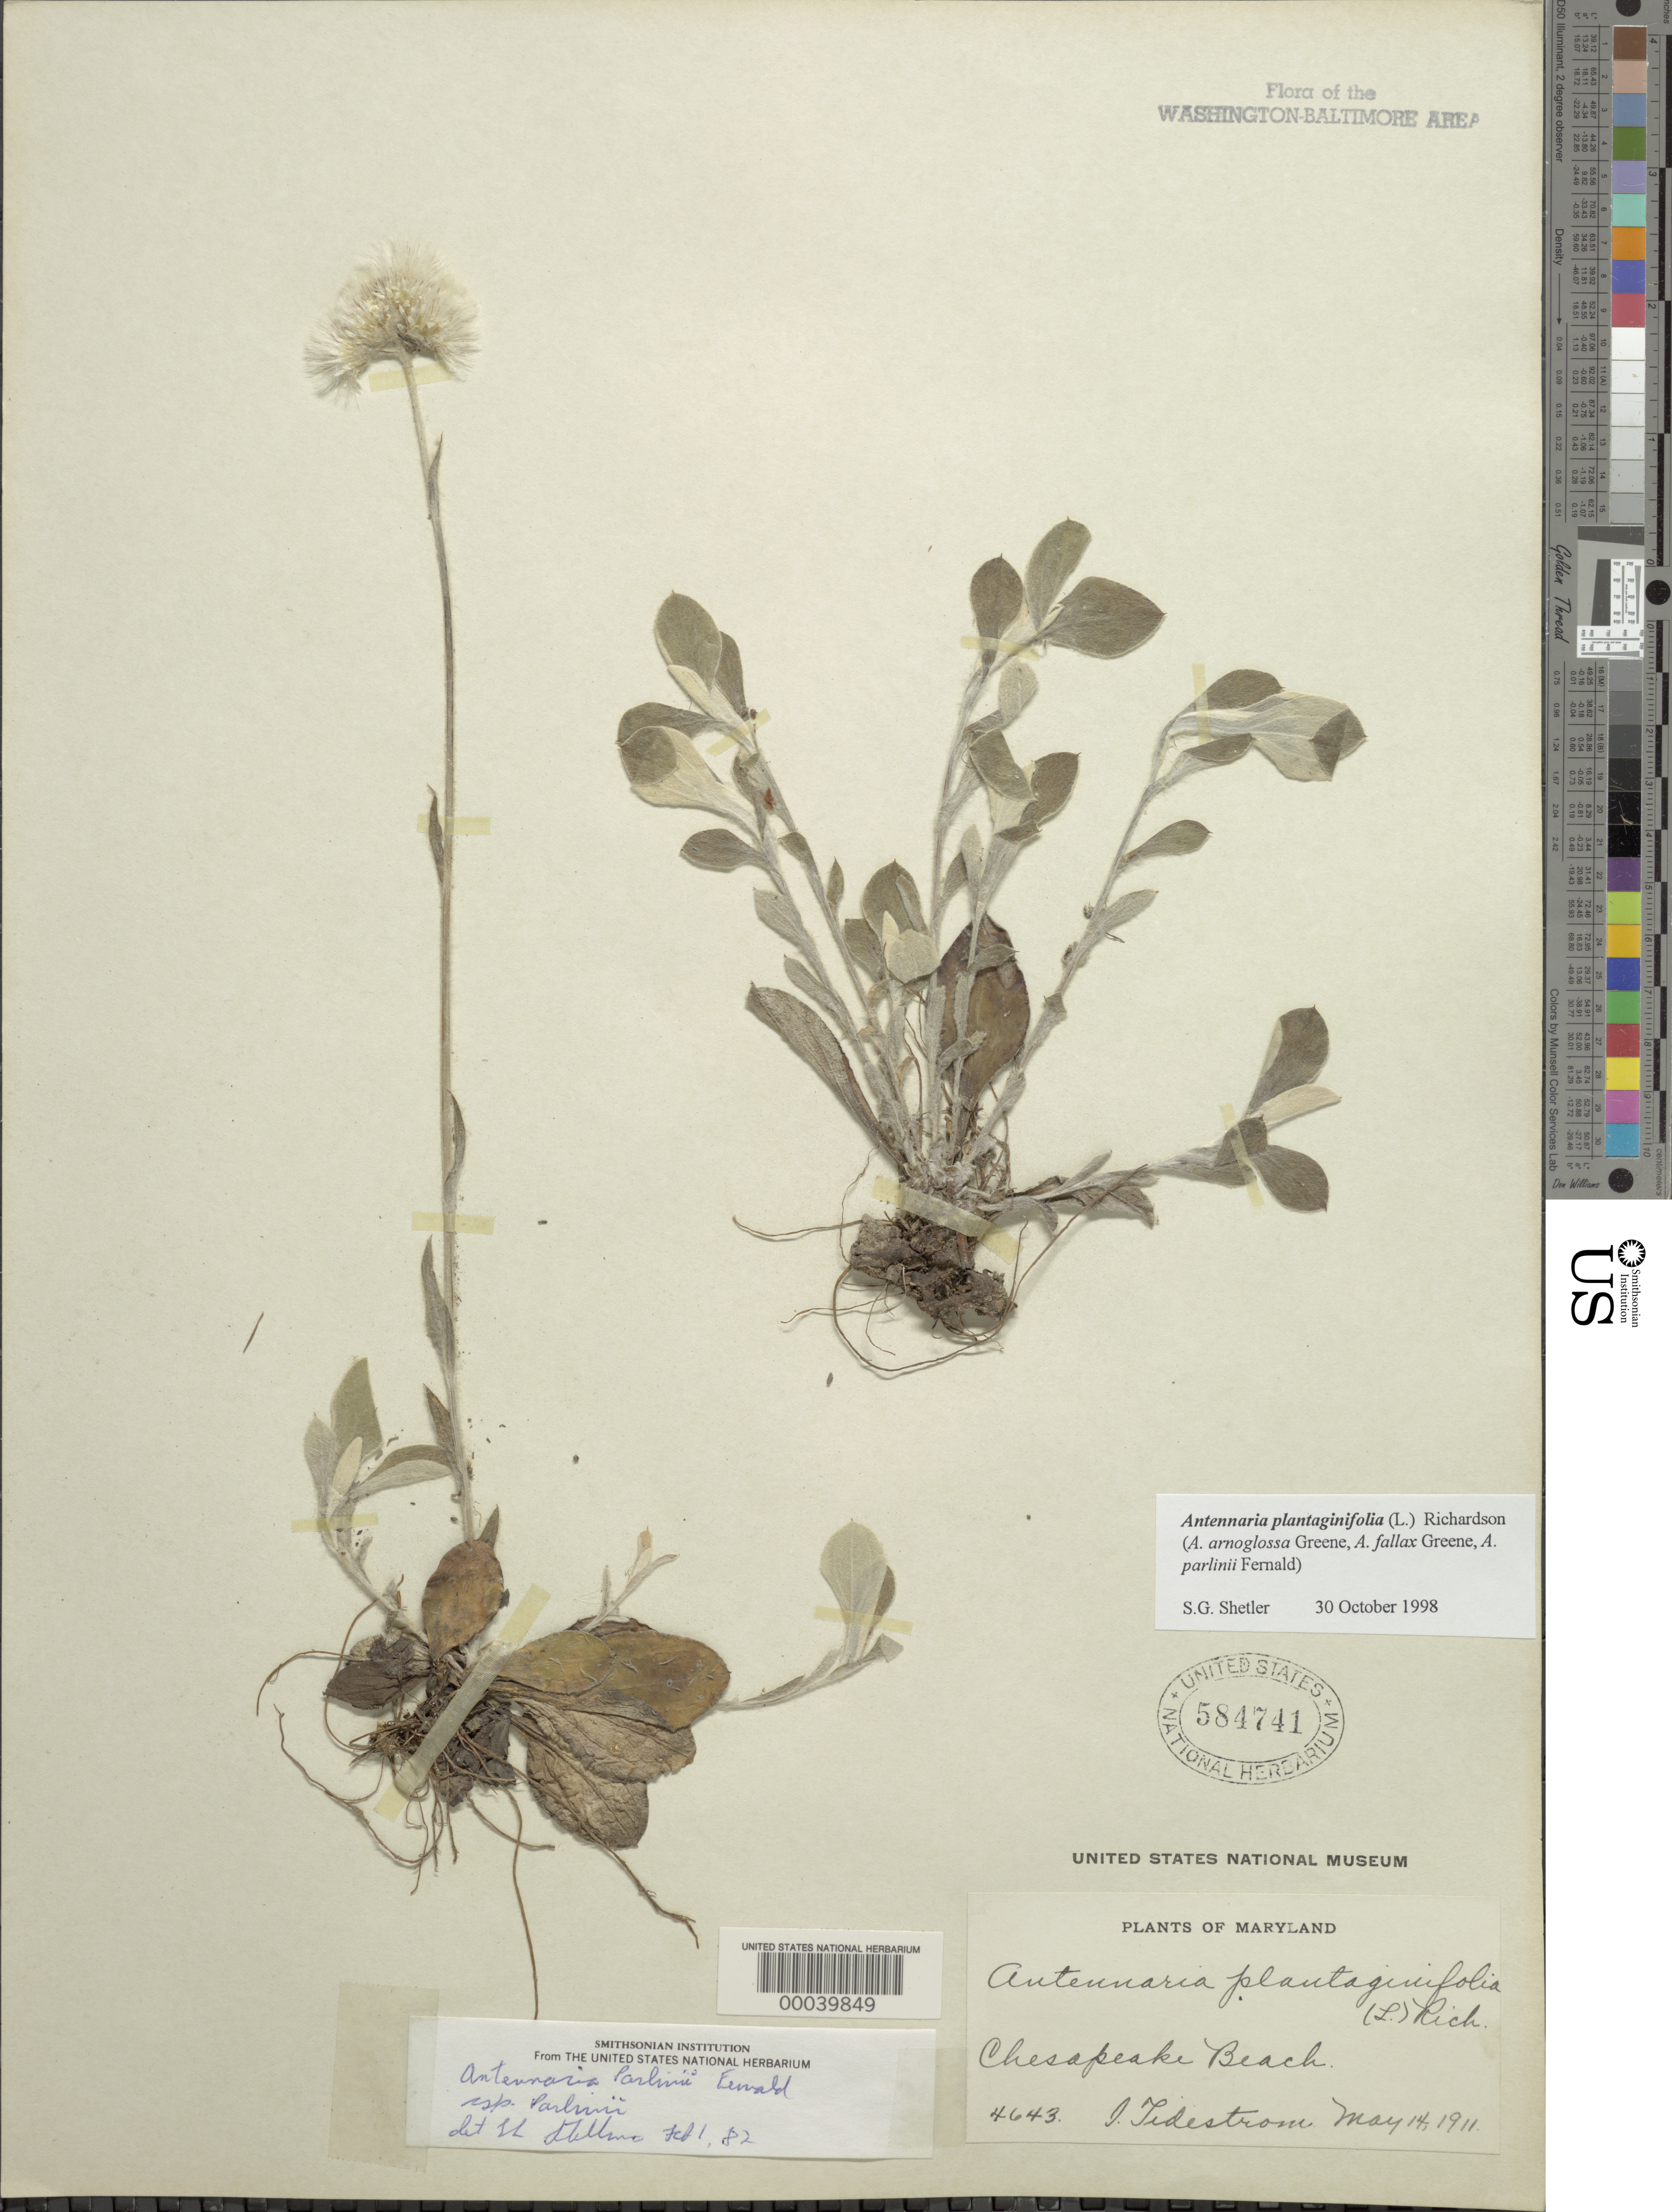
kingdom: Plantae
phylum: Tracheophyta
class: Magnoliopsida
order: Asterales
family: Asteraceae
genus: Antennaria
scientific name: Antennaria plantaginifolia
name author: (L.) Richardson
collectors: I. F. Tidestrom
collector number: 4643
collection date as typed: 14 May 1911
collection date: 1911-05-14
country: United States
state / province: Maryland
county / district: Montgomery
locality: Chesapeake Beach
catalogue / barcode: US 584741